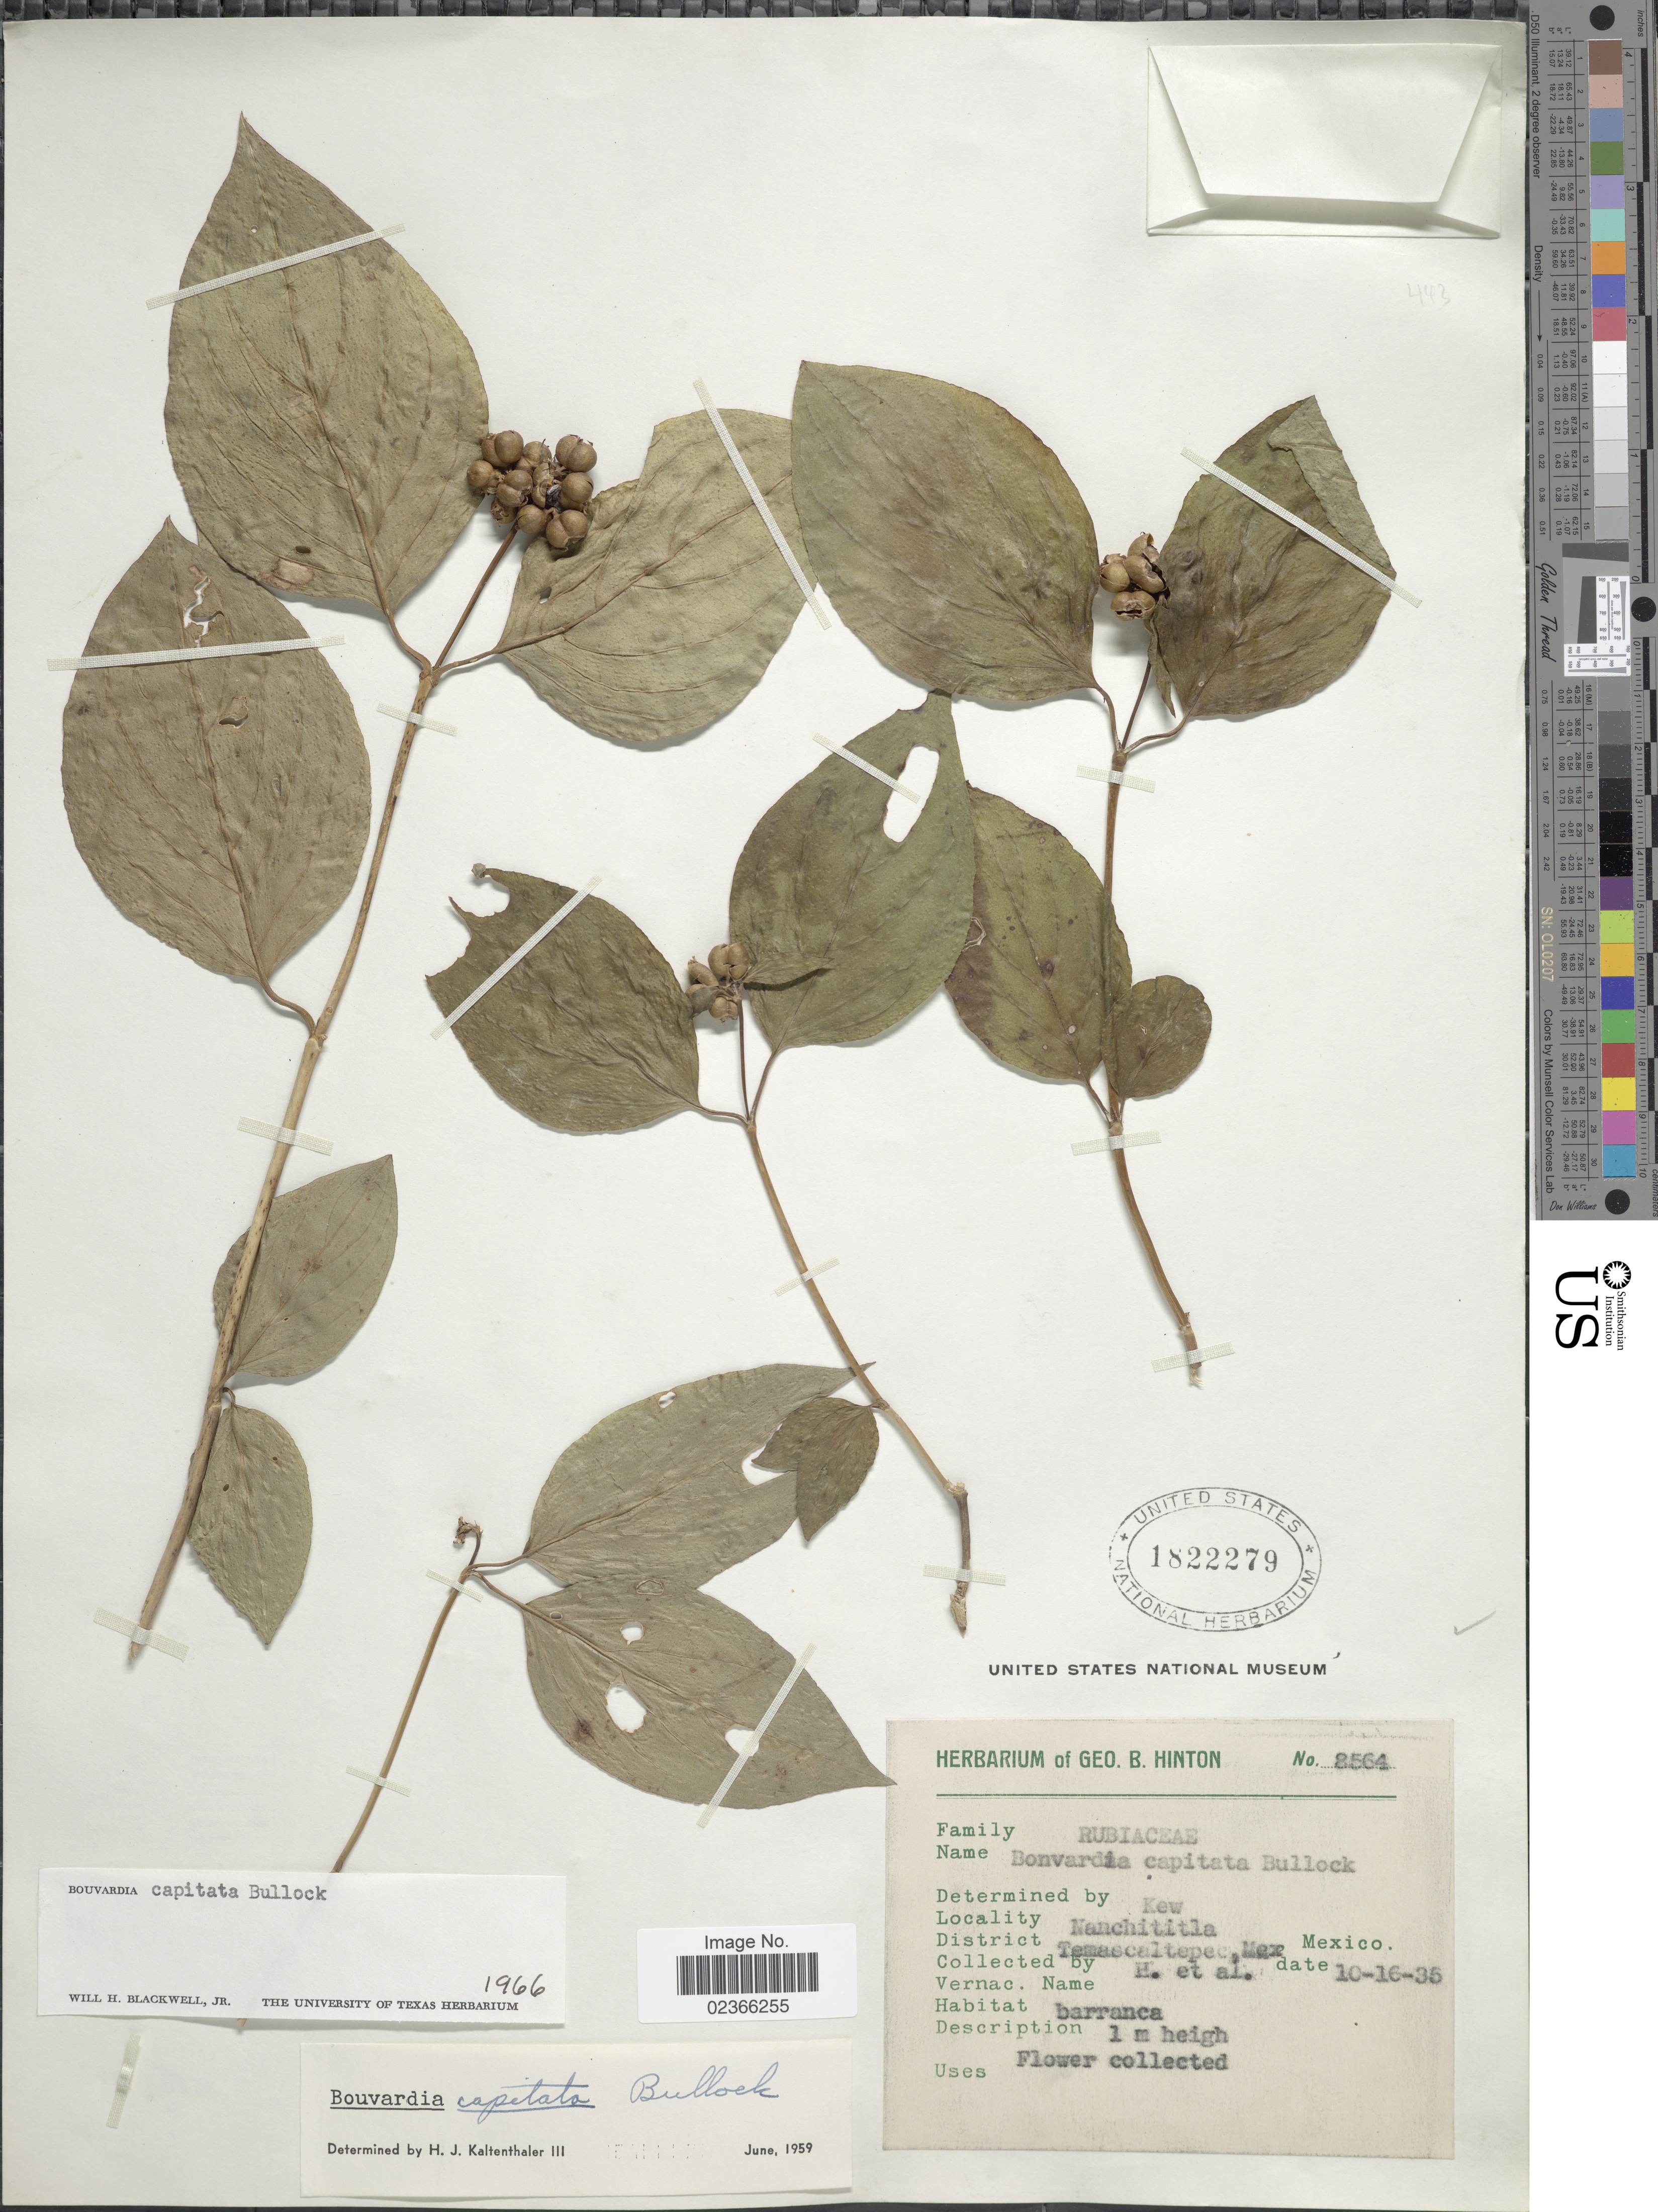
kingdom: Plantae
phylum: Tracheophyta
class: Magnoliopsida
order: Gentianales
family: Rubiaceae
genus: Bouvardia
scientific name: Bouvardia capitata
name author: Bullock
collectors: G. B. Hinton & et al.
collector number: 8564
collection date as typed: Transcribed d/m/y: 16/10/35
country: Mexico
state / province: México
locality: Nanchititla, Temascaltepec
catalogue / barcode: US 1822279